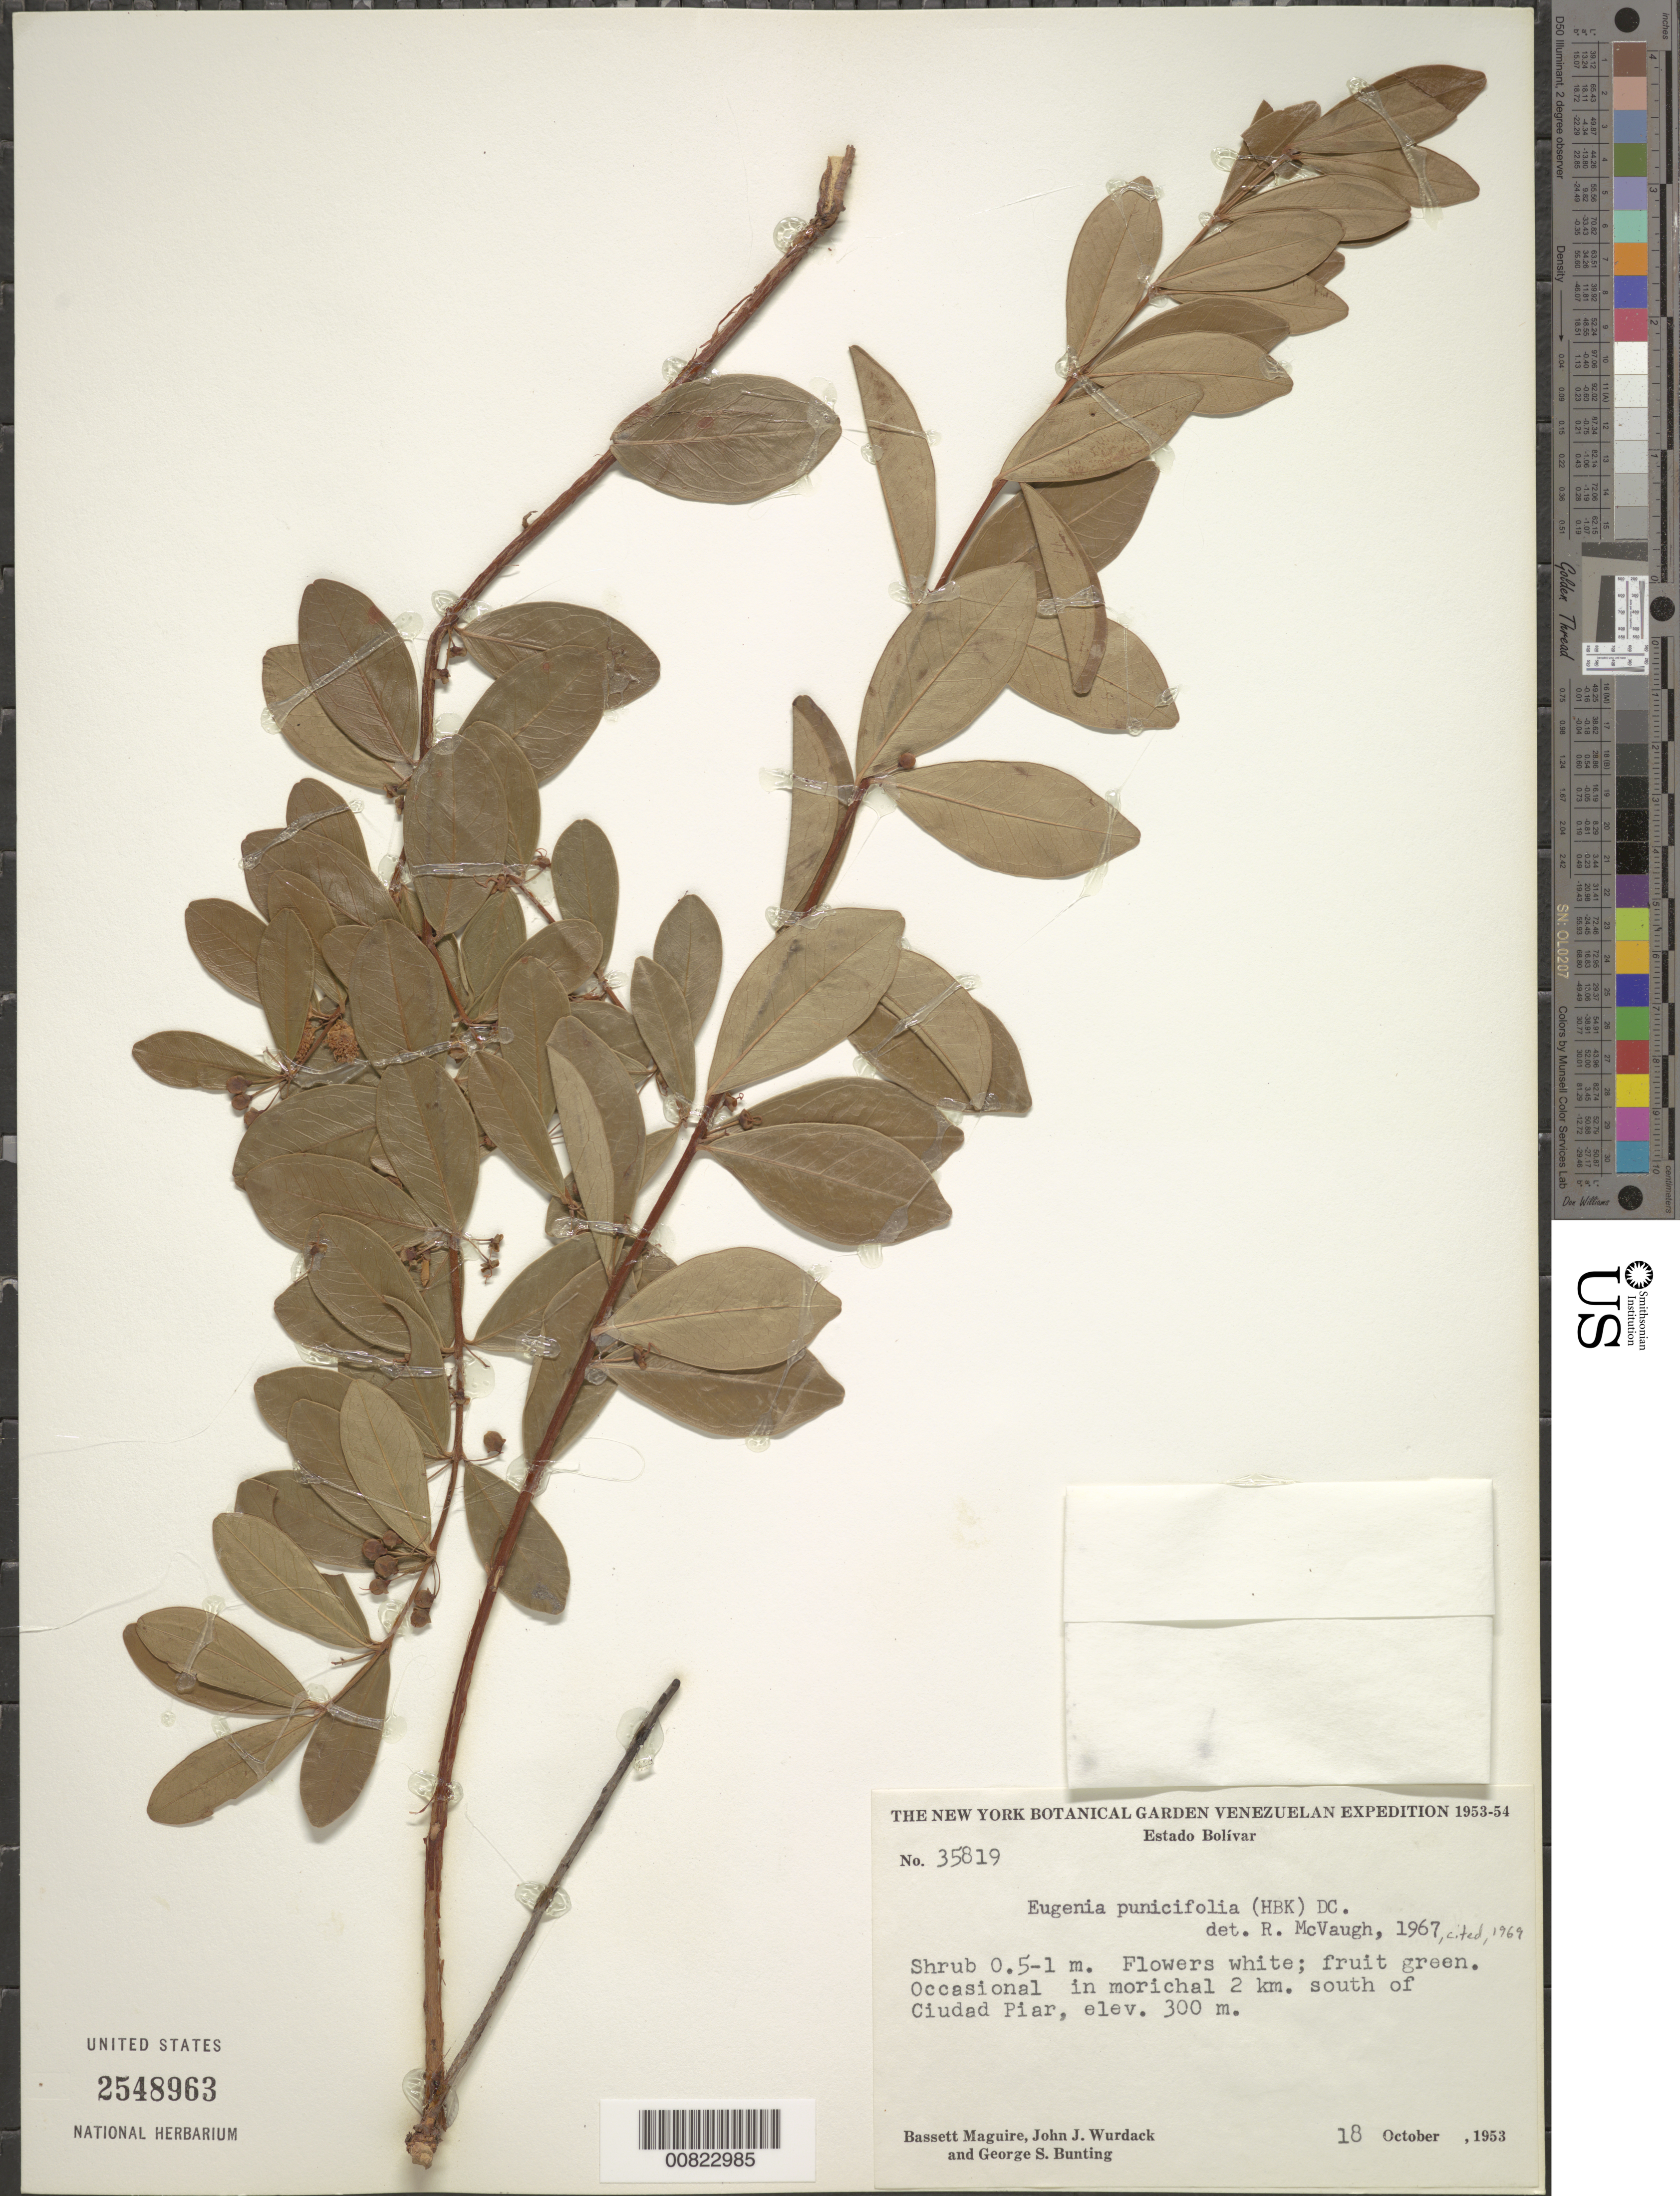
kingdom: Plantae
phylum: Tracheophyta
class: Magnoliopsida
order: Myrtales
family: Myrtaceae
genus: Eugenia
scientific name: Eugenia punicifolia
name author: (Kunth) DC.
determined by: McVaugh, R.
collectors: B. Maguire, J. J. Wurdack & G. S. Bunting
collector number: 35819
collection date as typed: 18-Oct-53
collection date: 1953-10-18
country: Venezuela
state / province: Bolívar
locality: Ciudad Piar, 2 km S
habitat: Morichal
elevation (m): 300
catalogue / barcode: US 2548963